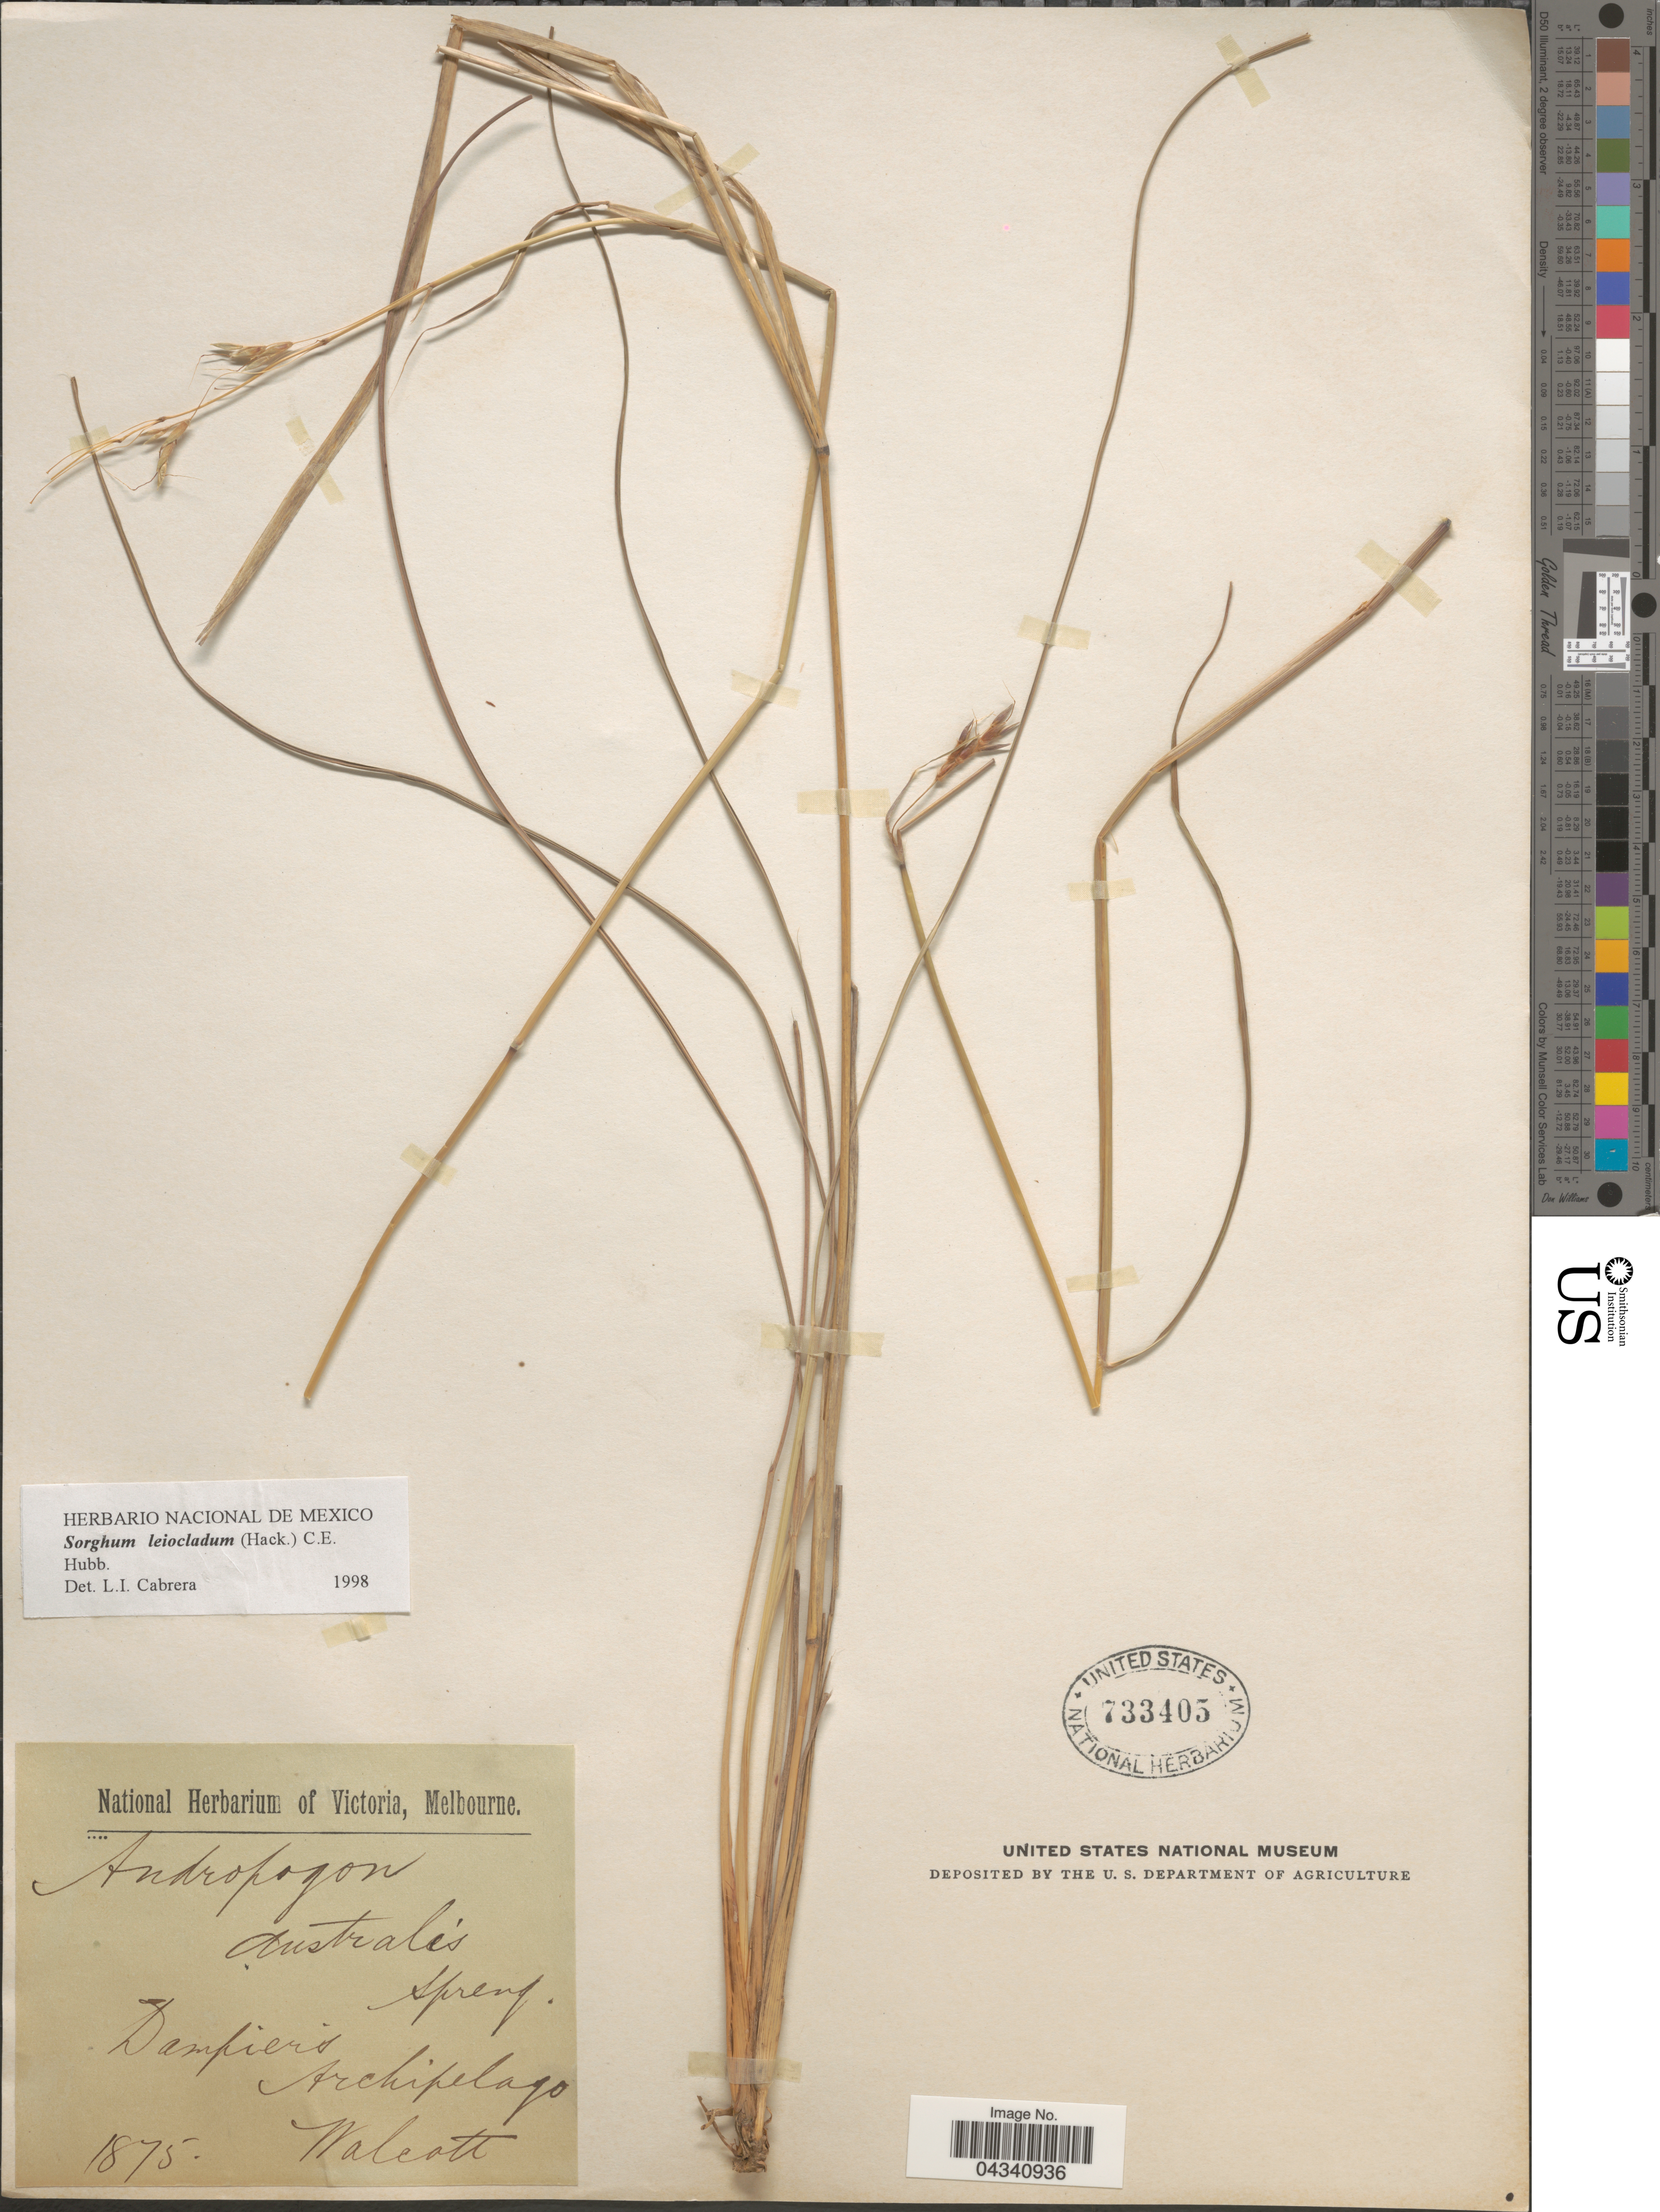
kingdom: Plantae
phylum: Tracheophyta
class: Liliopsida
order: Poales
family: Poaceae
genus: Sorghum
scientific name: Sorghum leiocladum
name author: (J. Hack.) C.E. Hubb.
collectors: Walcott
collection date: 1875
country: Australia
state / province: Western Australia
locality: Dampier's Archipelago.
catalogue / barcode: US 733405